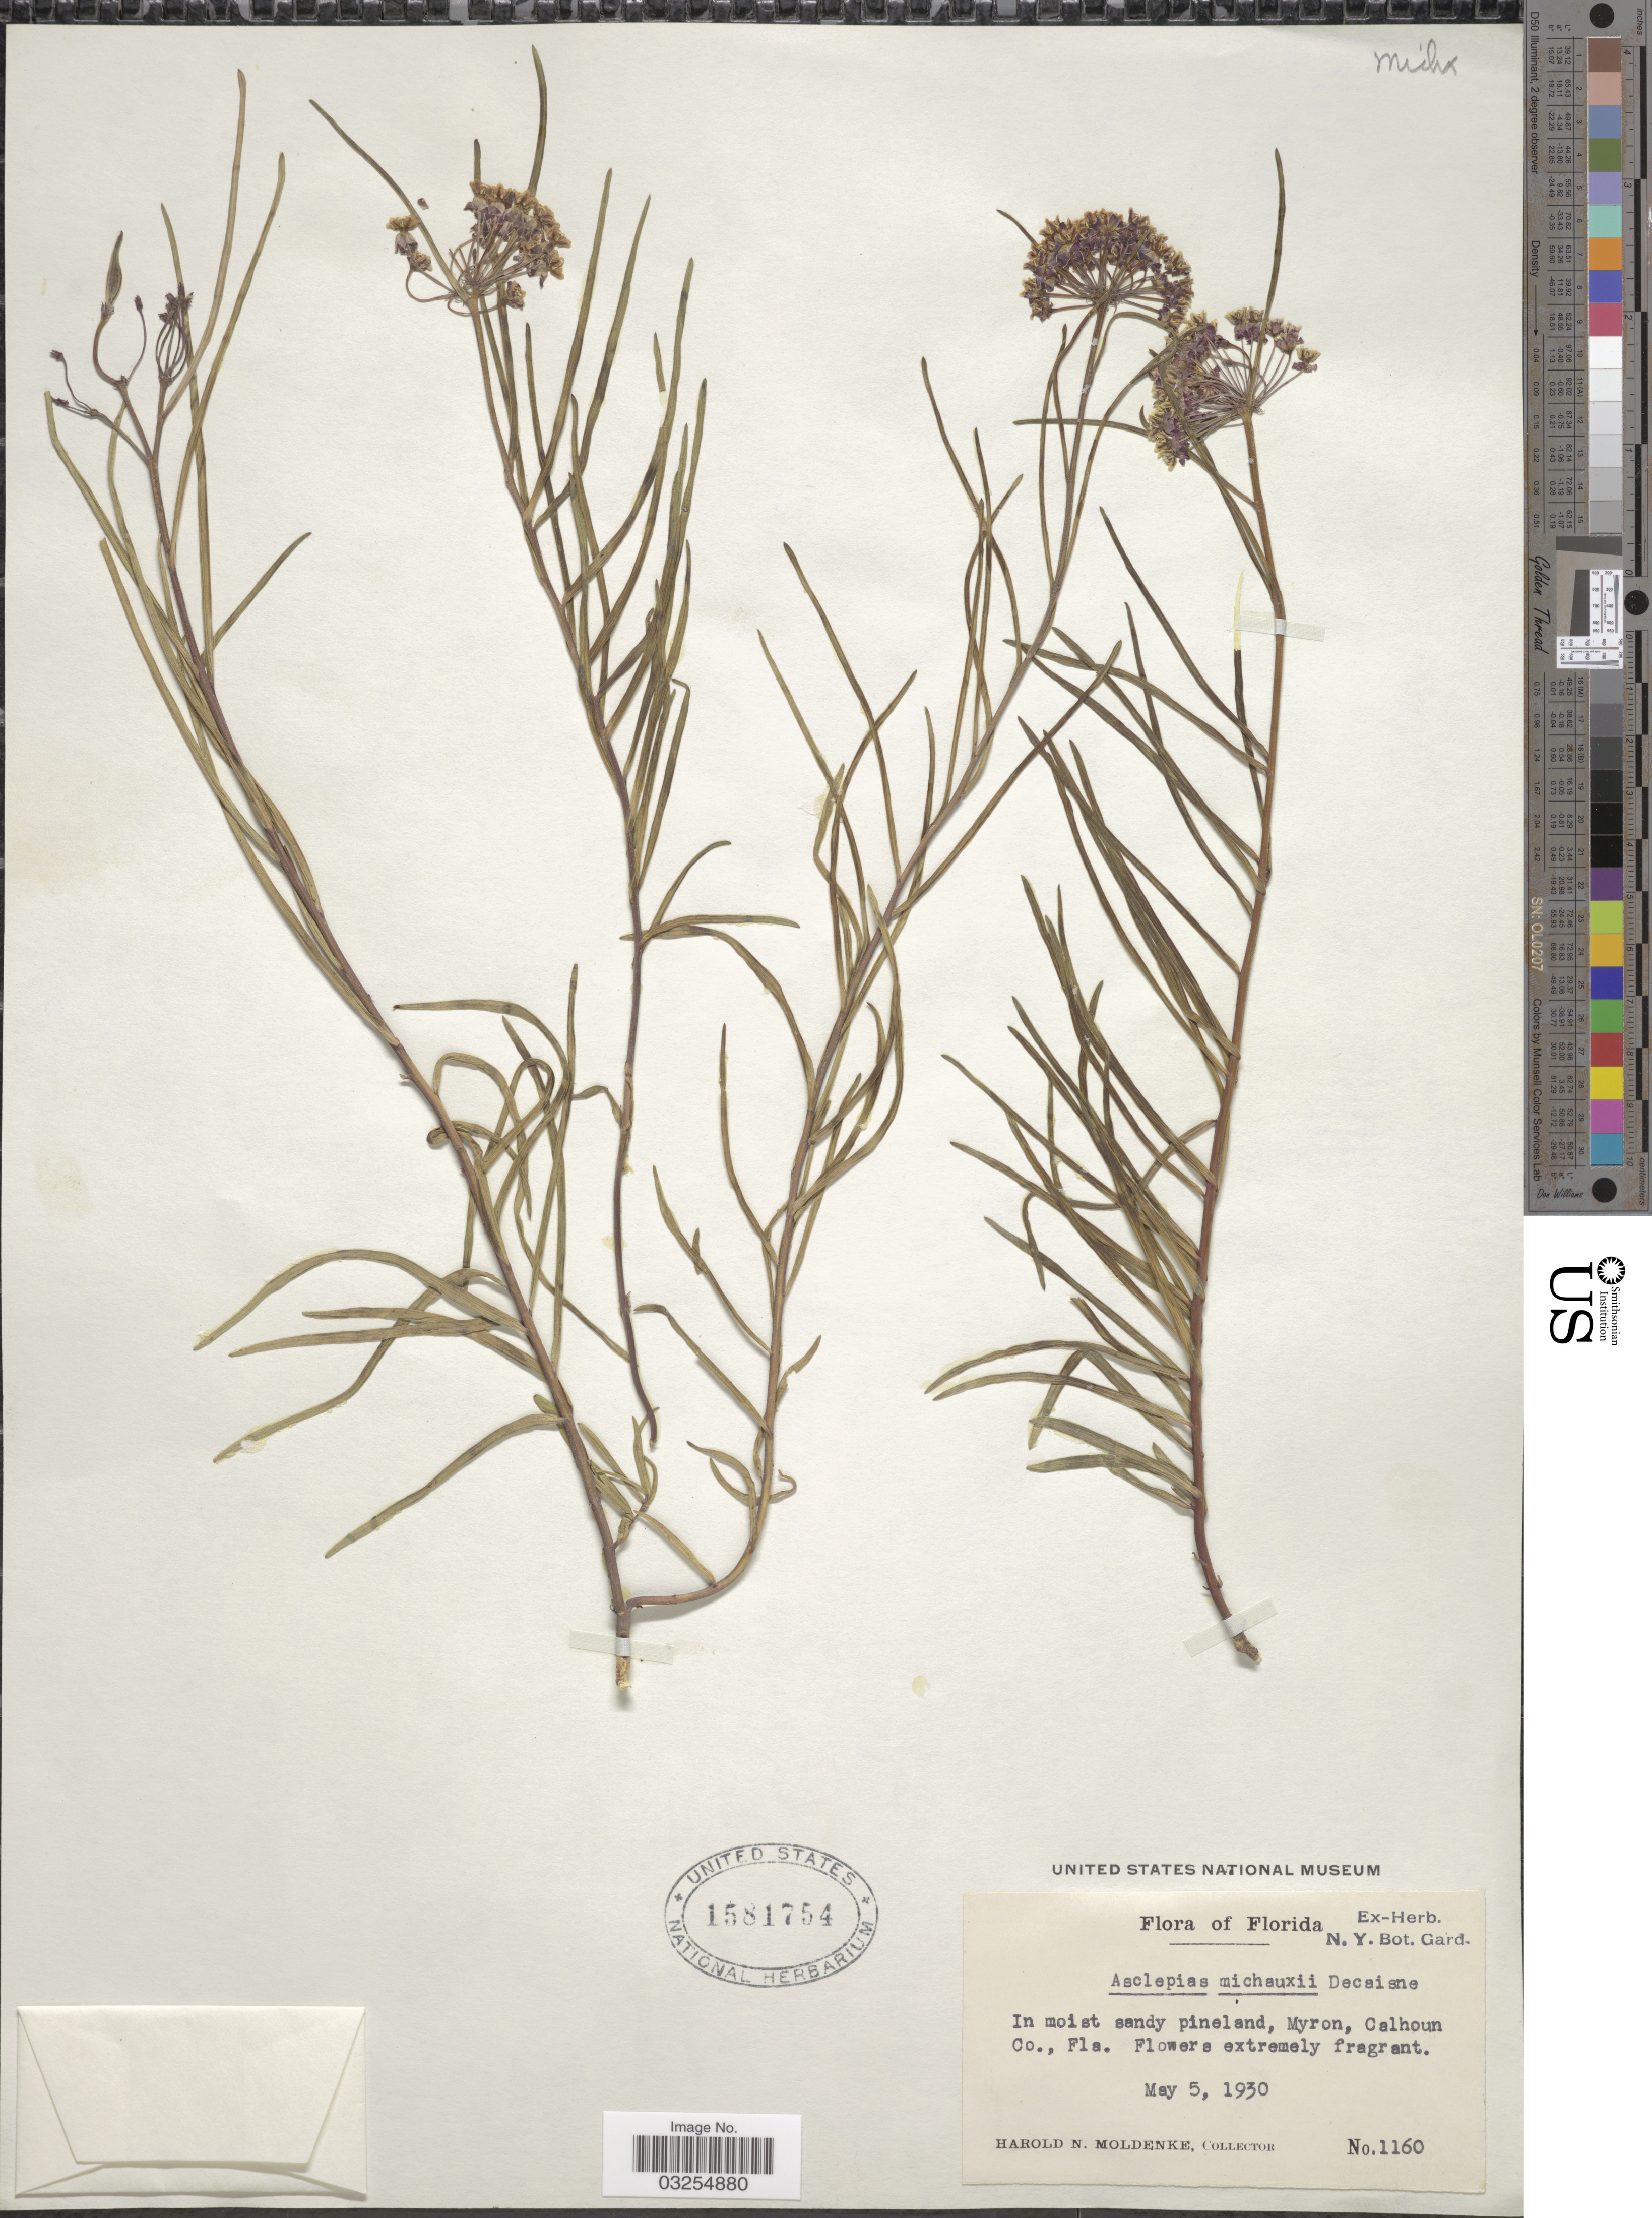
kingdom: Plantae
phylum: Tracheophyta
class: Magnoliopsida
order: Gentianales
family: Apocynaceae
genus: Asclepias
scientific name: Asclepias michauxii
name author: Decne.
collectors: H. N. Moldenke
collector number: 1160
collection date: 1930-05-05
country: United States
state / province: Florida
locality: In moist sandy pineland, Myron, Calhoun Co., Fla.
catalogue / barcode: US 1581754